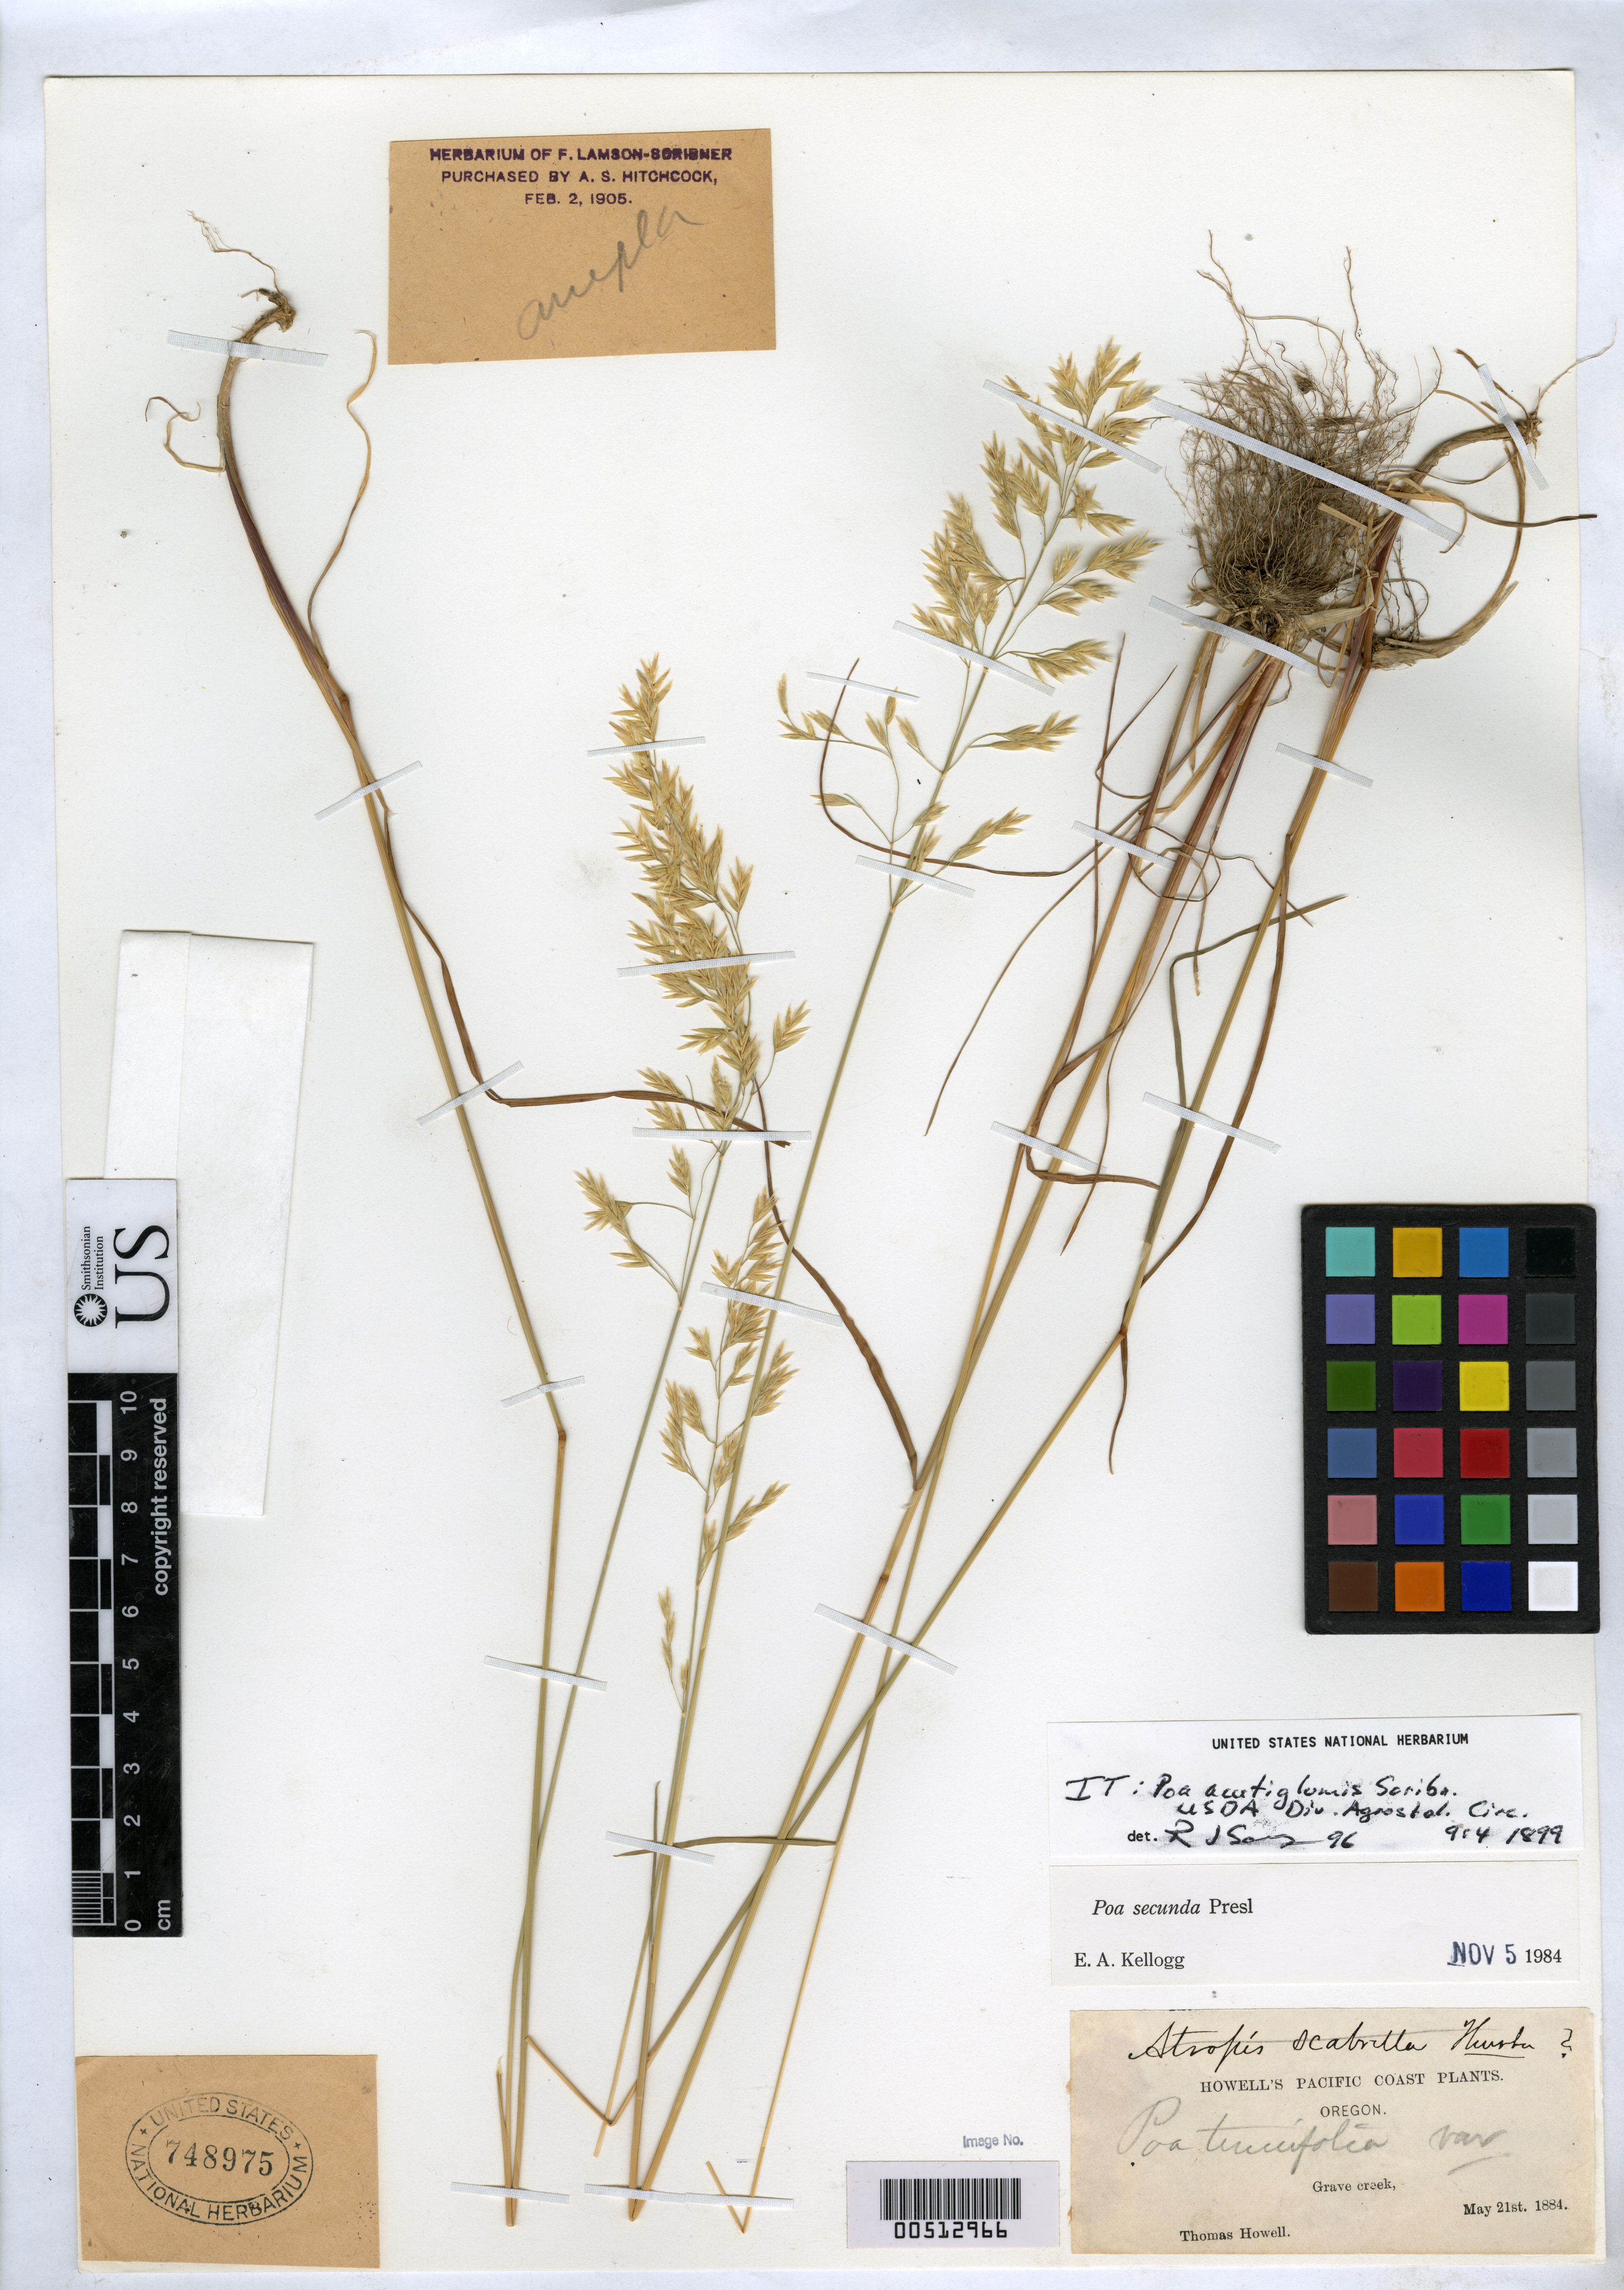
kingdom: Plantae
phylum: Tracheophyta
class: Liliopsida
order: Poales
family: Poaceae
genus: Poa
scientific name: Poa acutiglumis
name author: Scribn.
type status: Isotype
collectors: T. Howell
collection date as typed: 21 May 1884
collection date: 1884-05-21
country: United States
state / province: Oregon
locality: Grave Creek.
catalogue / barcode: US 748975